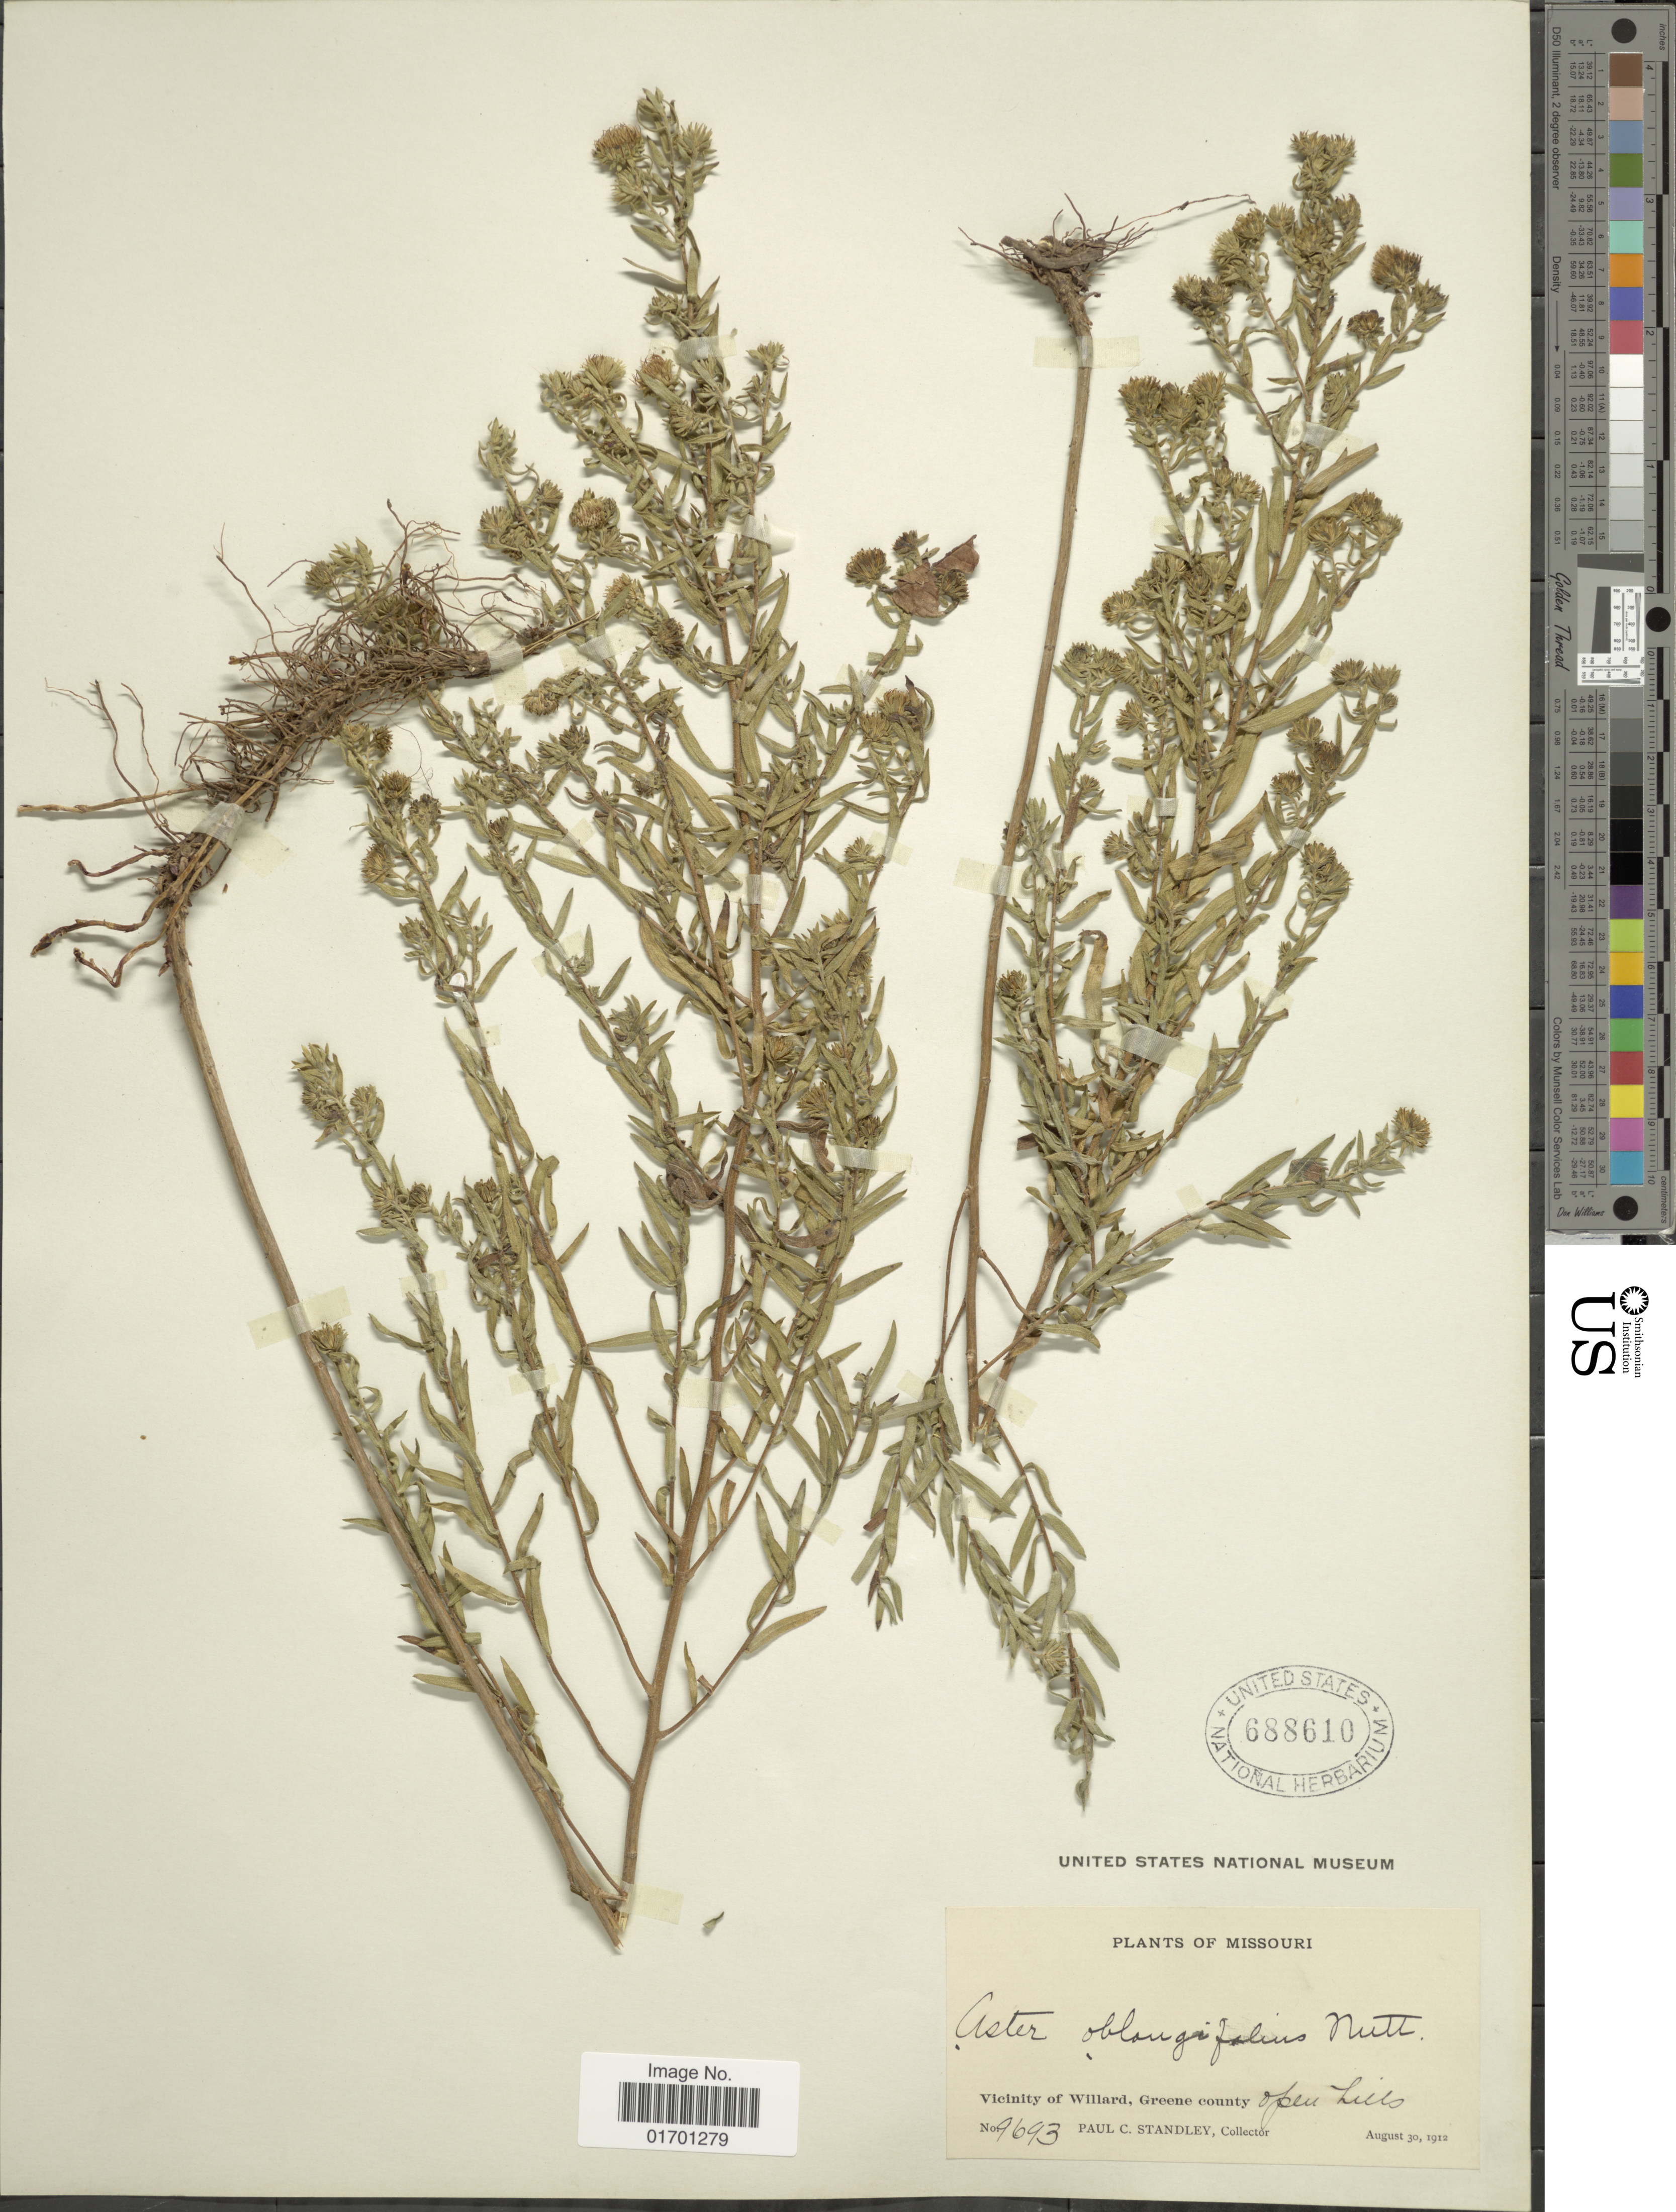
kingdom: Plantae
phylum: Tracheophyta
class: Magnoliopsida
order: Asterales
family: Asteraceae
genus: Symphyotrichum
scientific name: Symphyotrichum oblongifolium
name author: (Nutt.) G.L. Nesom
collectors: P. C. Standley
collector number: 9693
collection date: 1912-08-30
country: United States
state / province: Missouri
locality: Vicinity of Willard, Greene County open Hills.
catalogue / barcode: US 388610